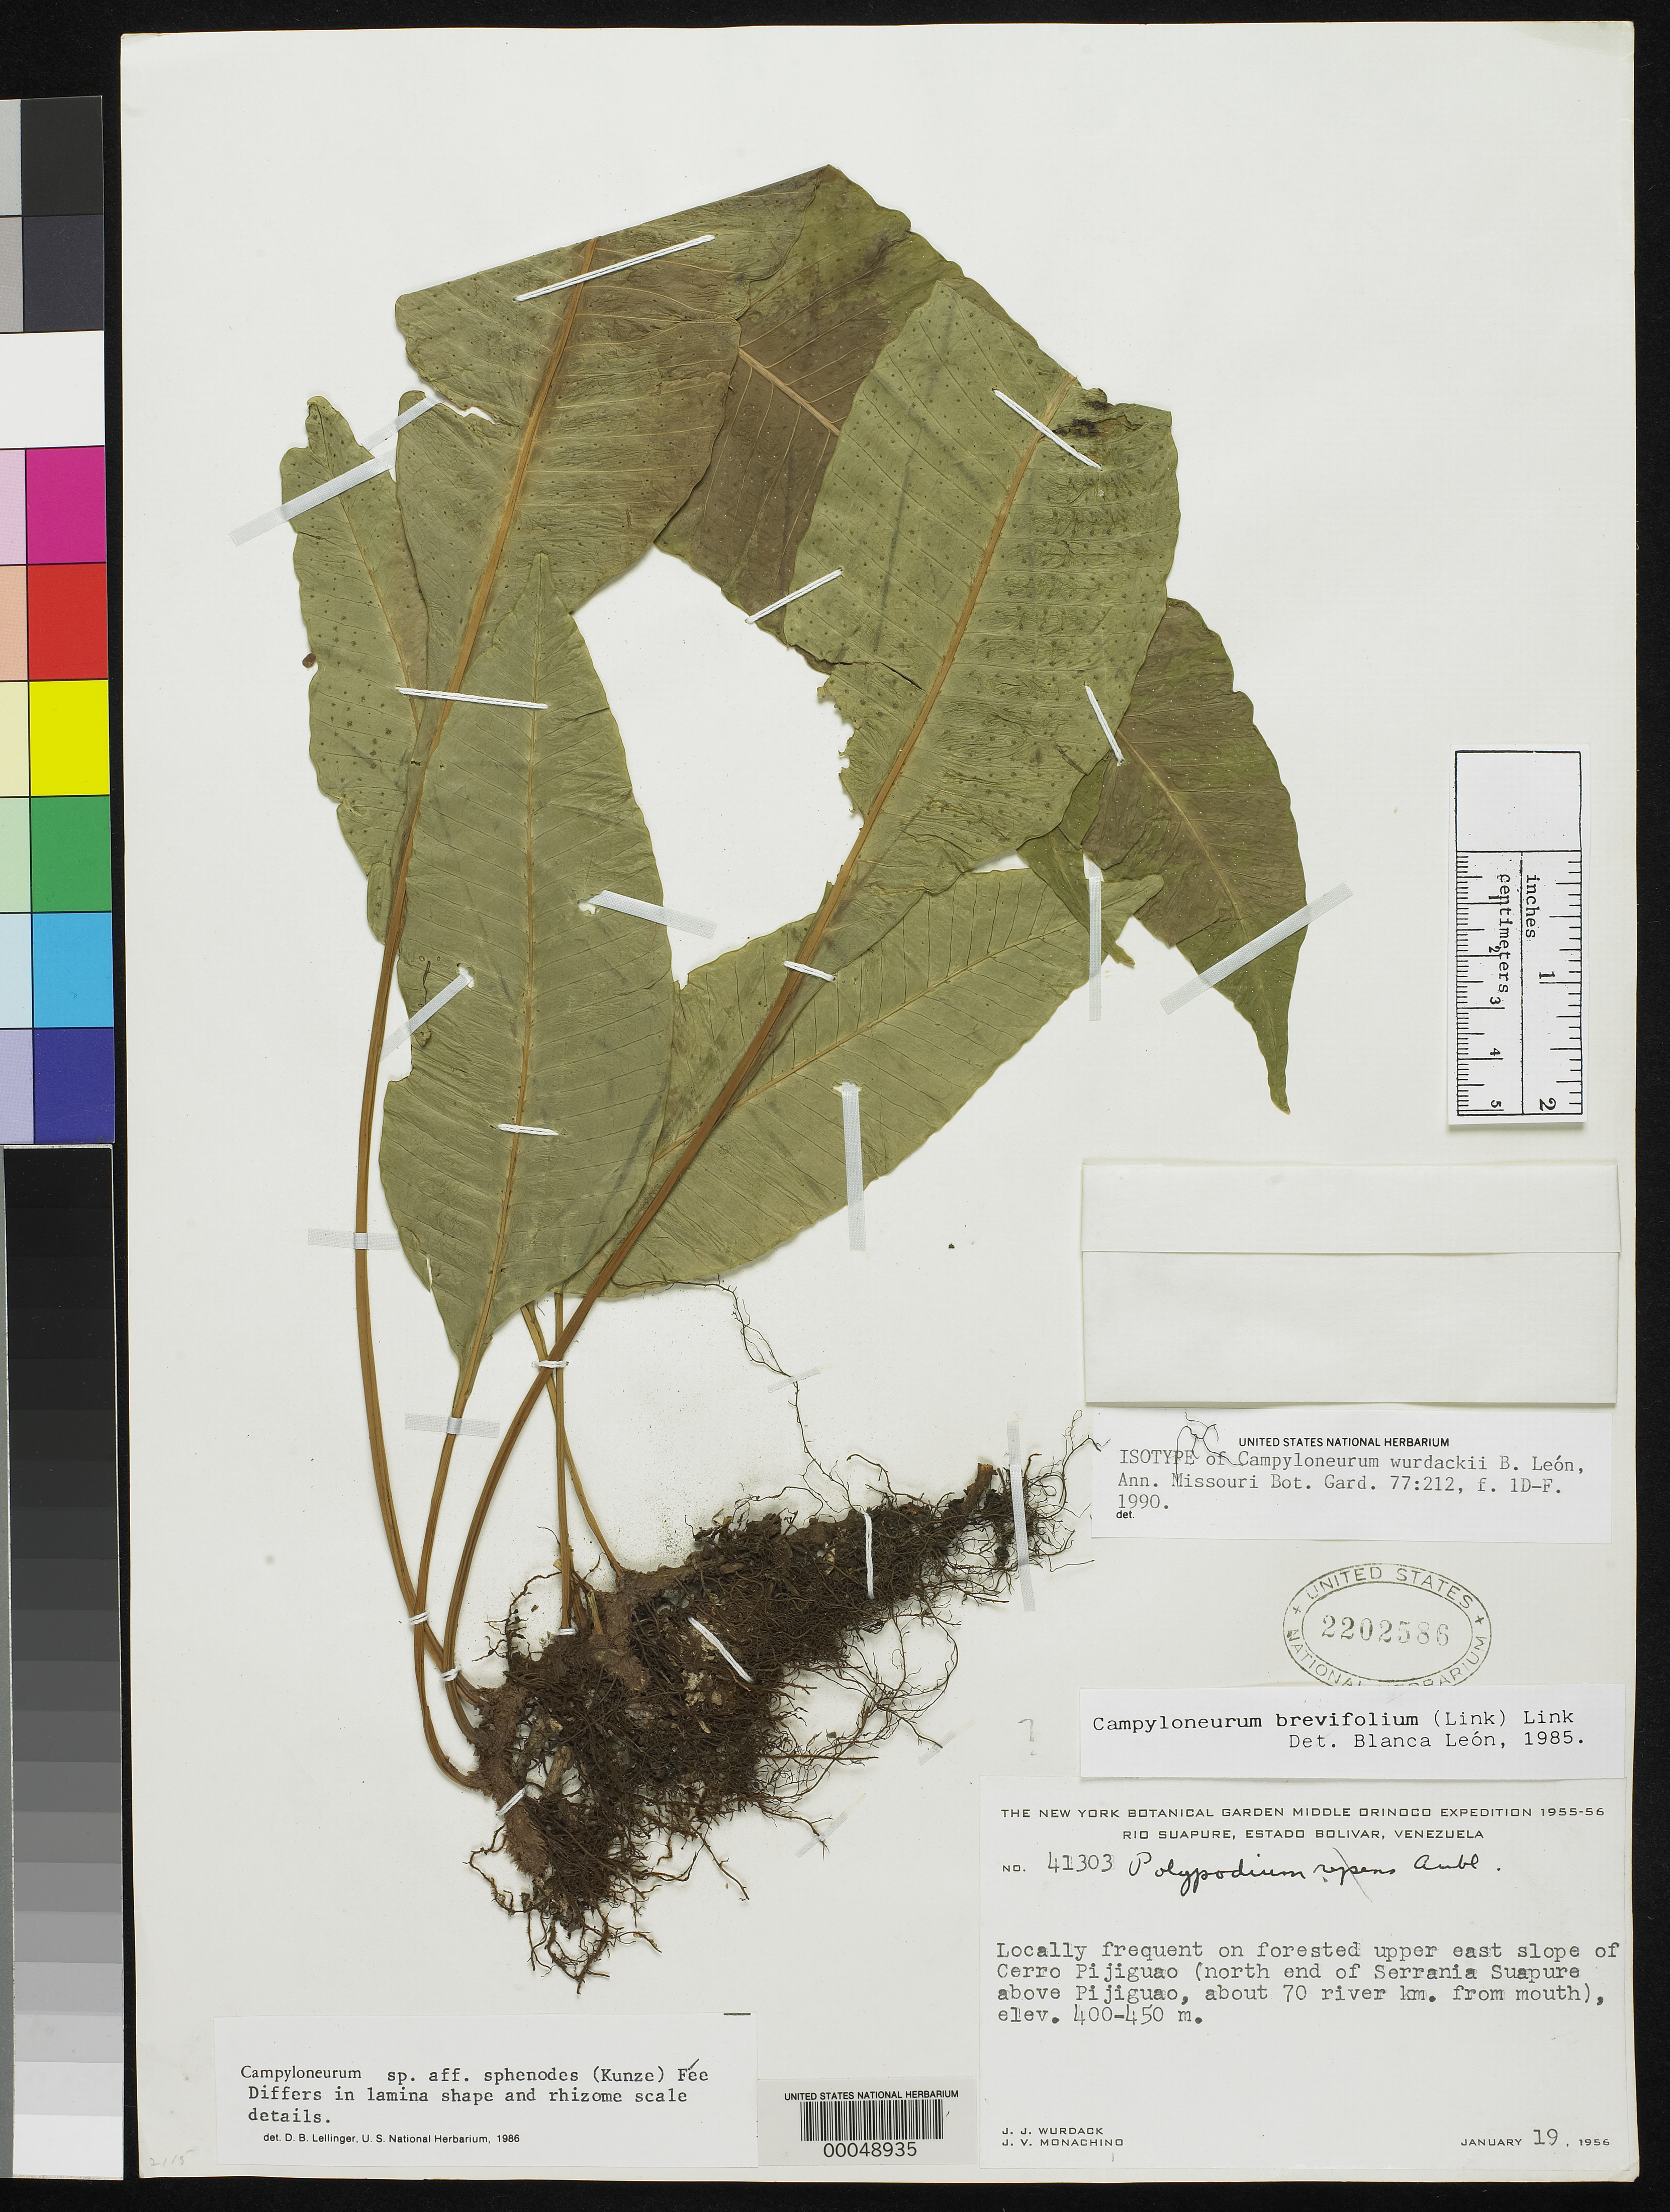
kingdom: Plantae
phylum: Tracheophyta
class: Polypodiopsida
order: Polypodiales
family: Polypodiaceae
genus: Campyloneurum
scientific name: Campyloneurum wurdackii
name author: León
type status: Isotype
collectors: J. J. Wurdack & J. V. Monachino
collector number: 41303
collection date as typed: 19 Jan 1956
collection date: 1956-01-19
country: Venezuela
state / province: Bolivar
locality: Cerro Pijiguao at N end of Serrania Suapure.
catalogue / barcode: US 2202586